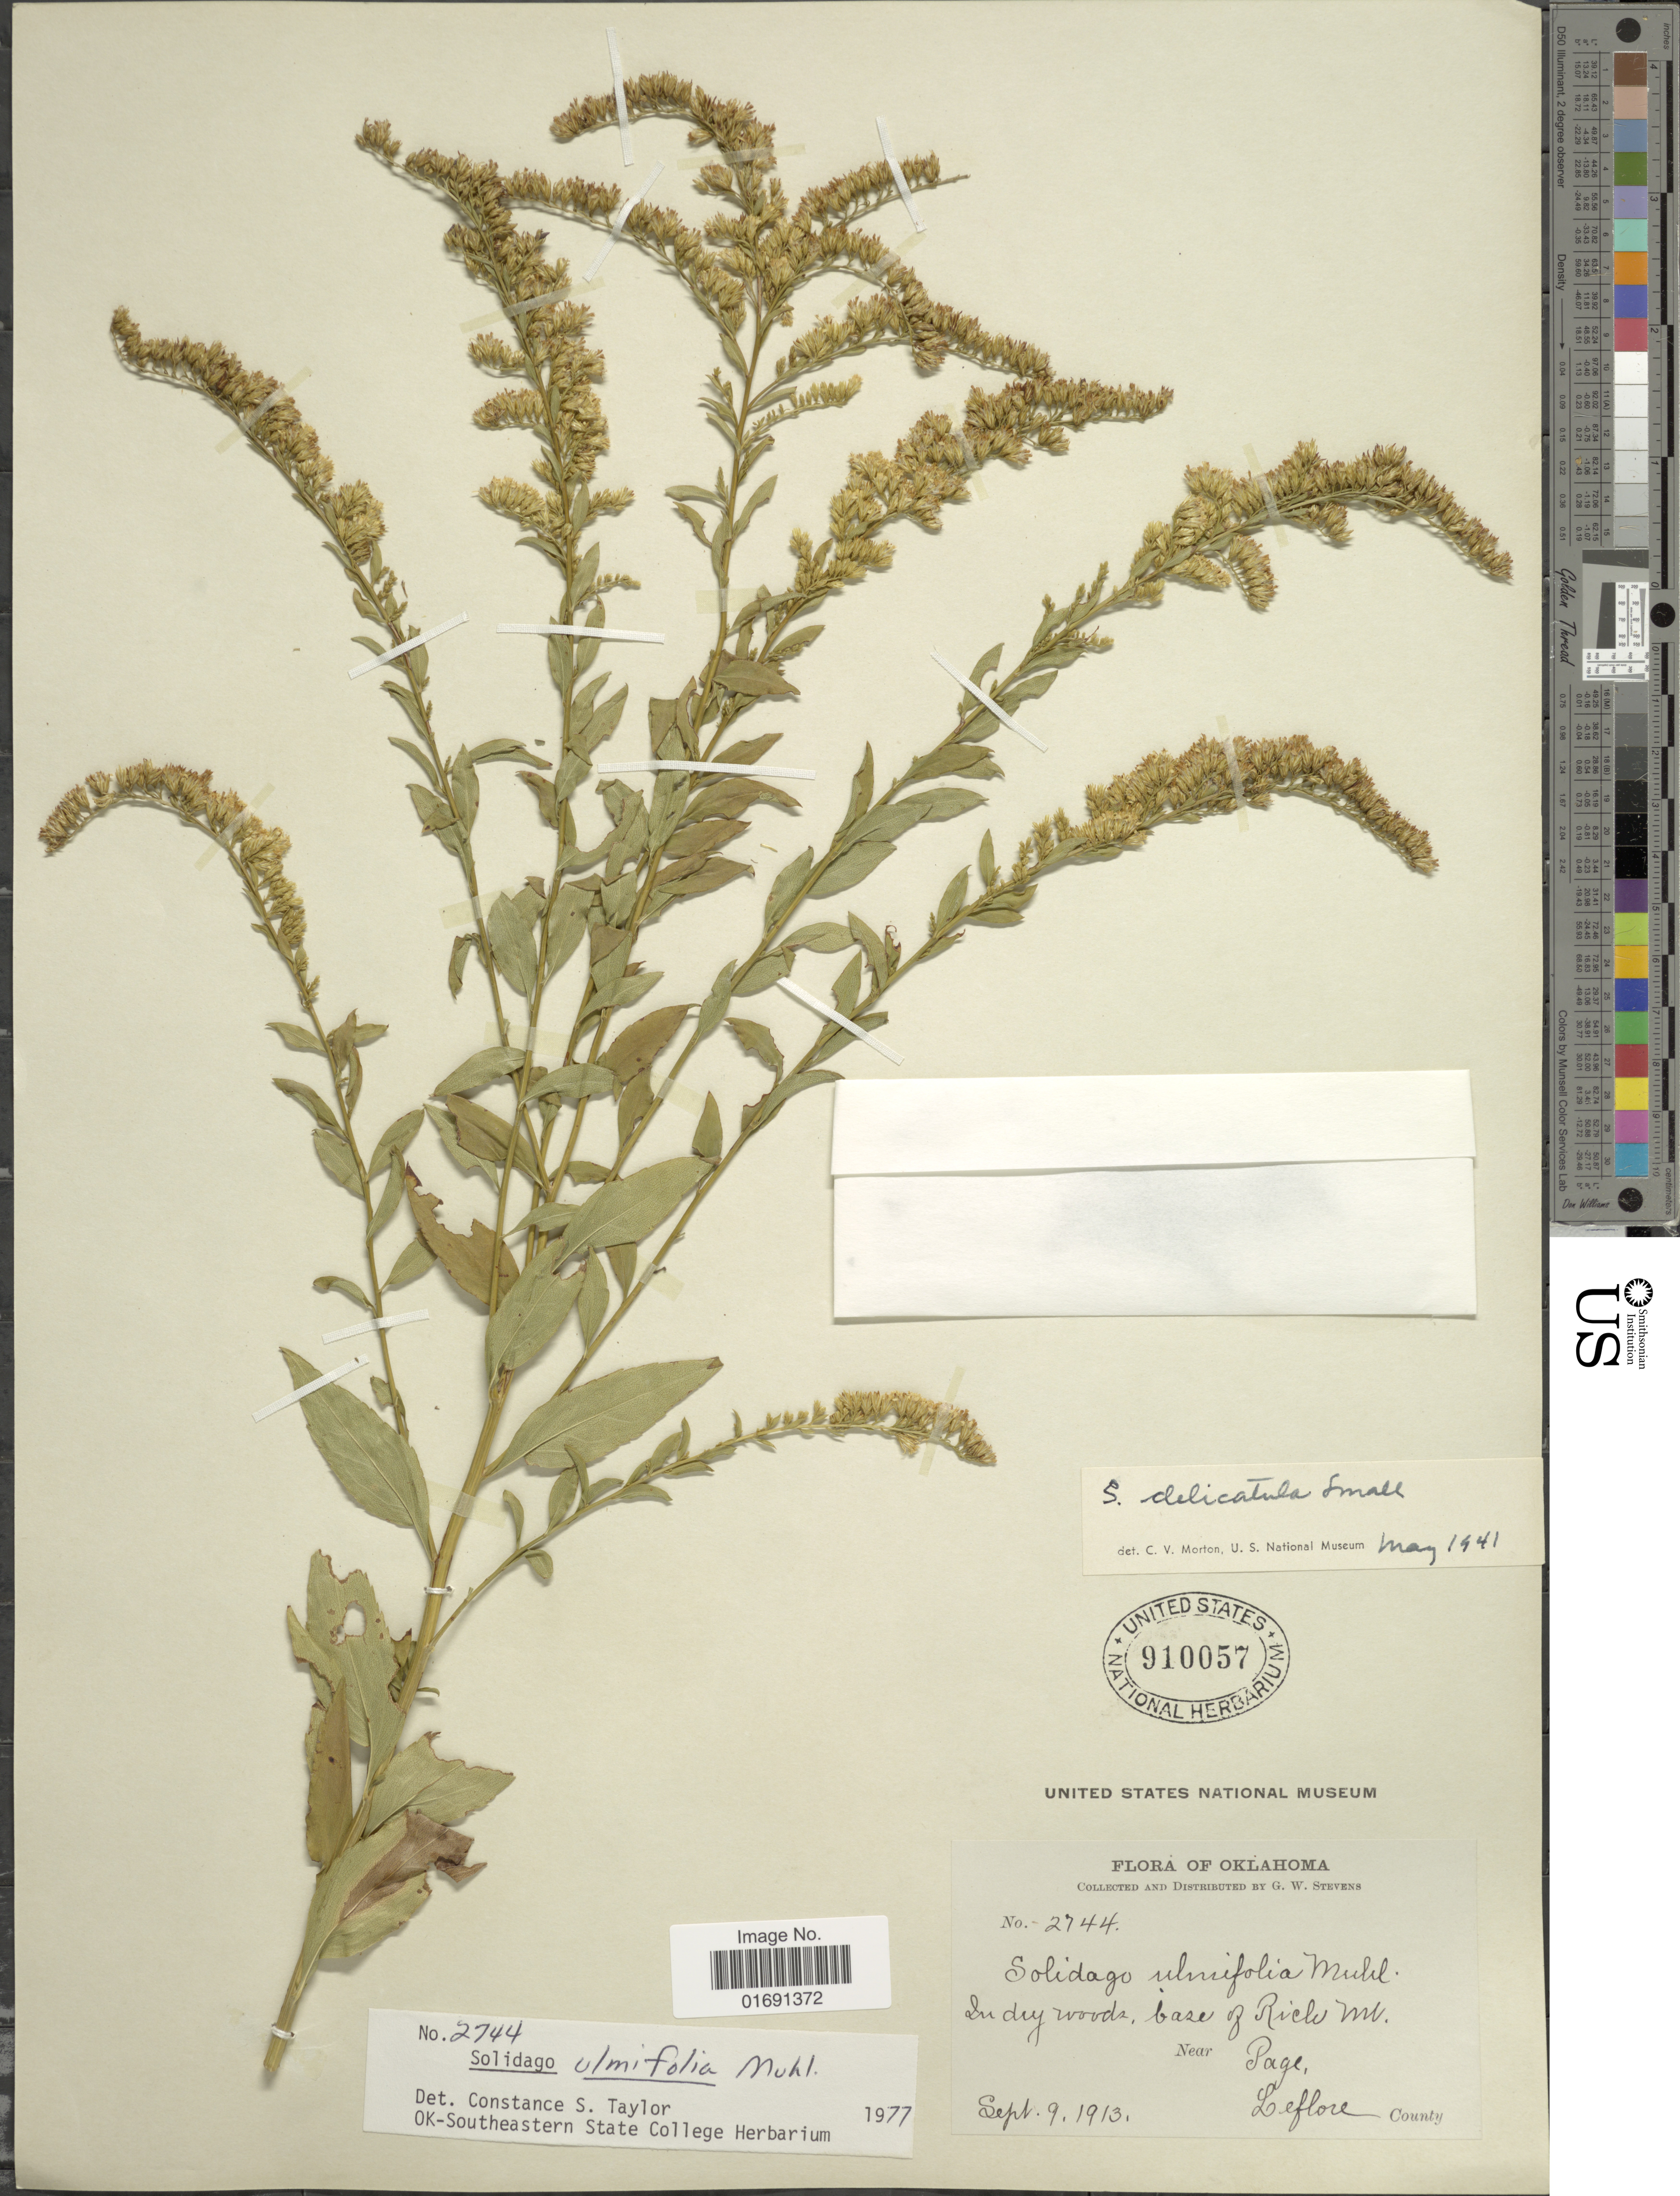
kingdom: Plantae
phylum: Tracheophyta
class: Magnoliopsida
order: Asterales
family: Asteraceae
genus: Solidago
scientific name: Solidago ulmifolia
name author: Muhl. ex Willd.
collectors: G. W. Stevens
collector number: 2744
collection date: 1913-09-09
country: United States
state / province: Oklahoma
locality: Base of Rich Mt., near Page, Leflore County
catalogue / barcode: US 910057